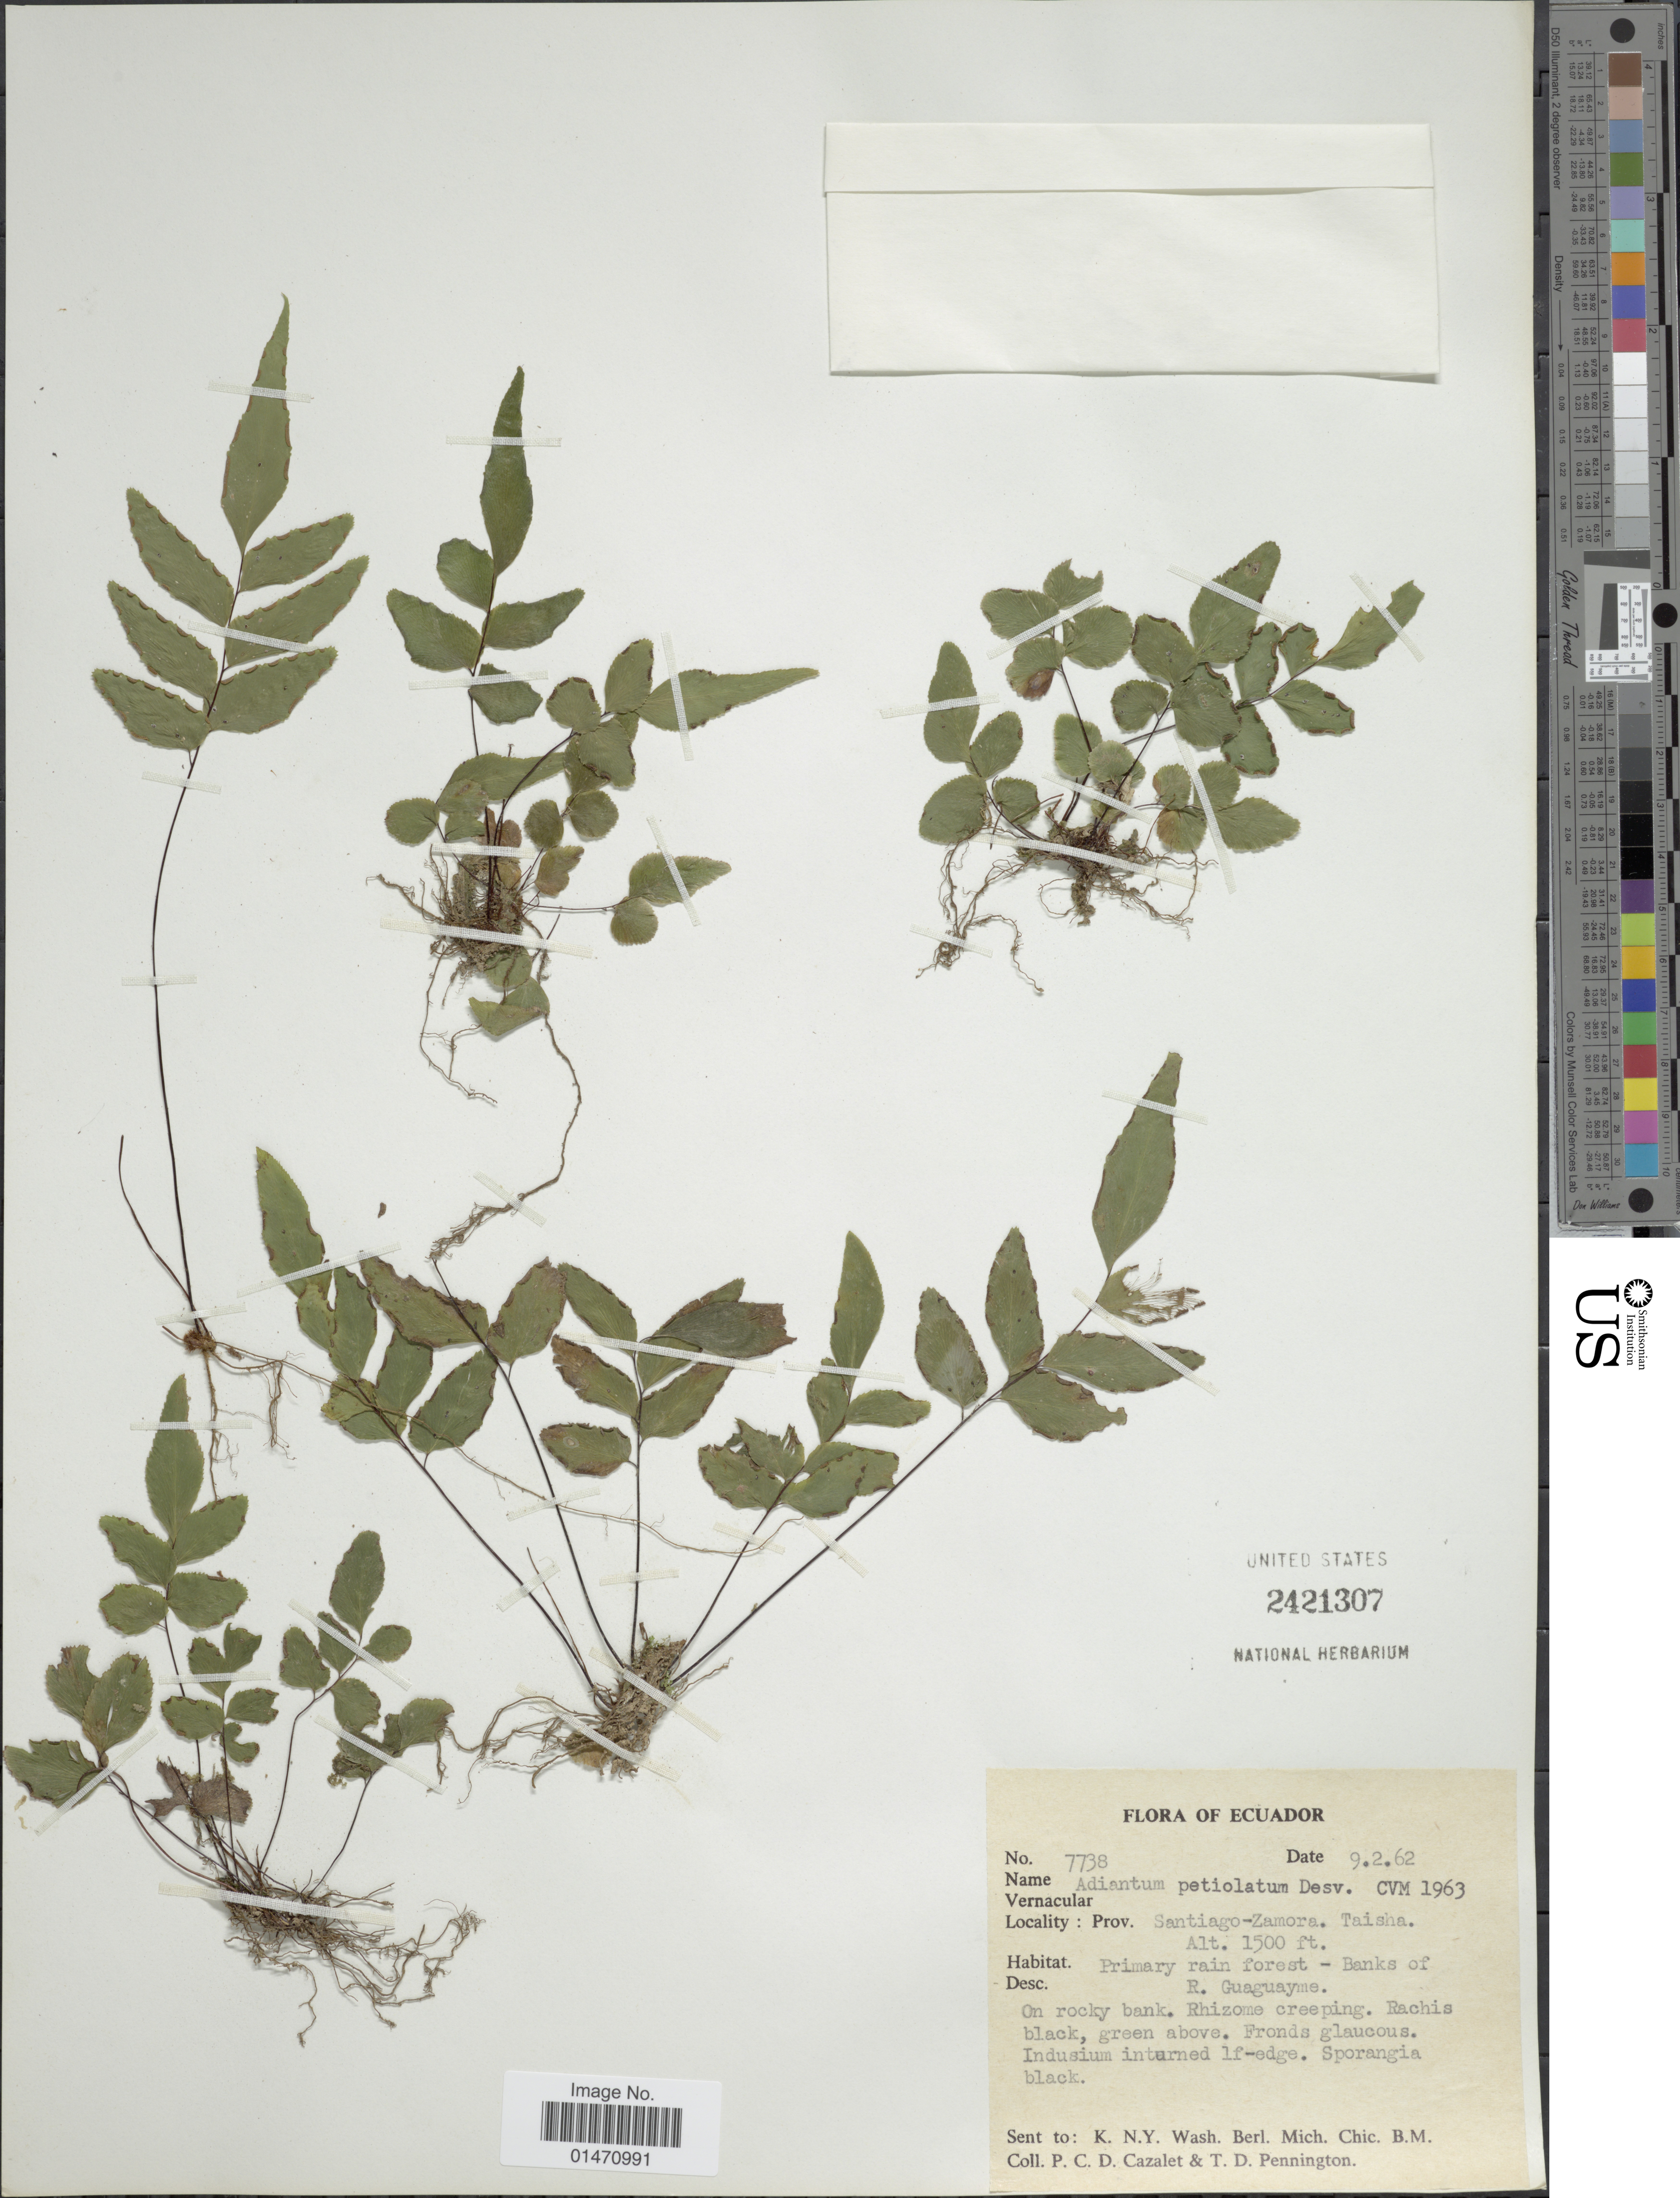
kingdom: Plantae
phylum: Tracheophyta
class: Polypodiopsida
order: Polypodiales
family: Pteridaceae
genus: Adiantum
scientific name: Adiantum petiolatum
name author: Desv.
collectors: P. C. D. Cazalet & T. D. Pennington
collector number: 7738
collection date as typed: Transcribed d/m/y: 9/2/62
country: Ecuador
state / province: Zamora-Chinchipe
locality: Prov. Santiago-Zamora,Taisha, primary rain forest banks of R. Guaguayme, on rocky bank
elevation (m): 457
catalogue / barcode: US 2421307